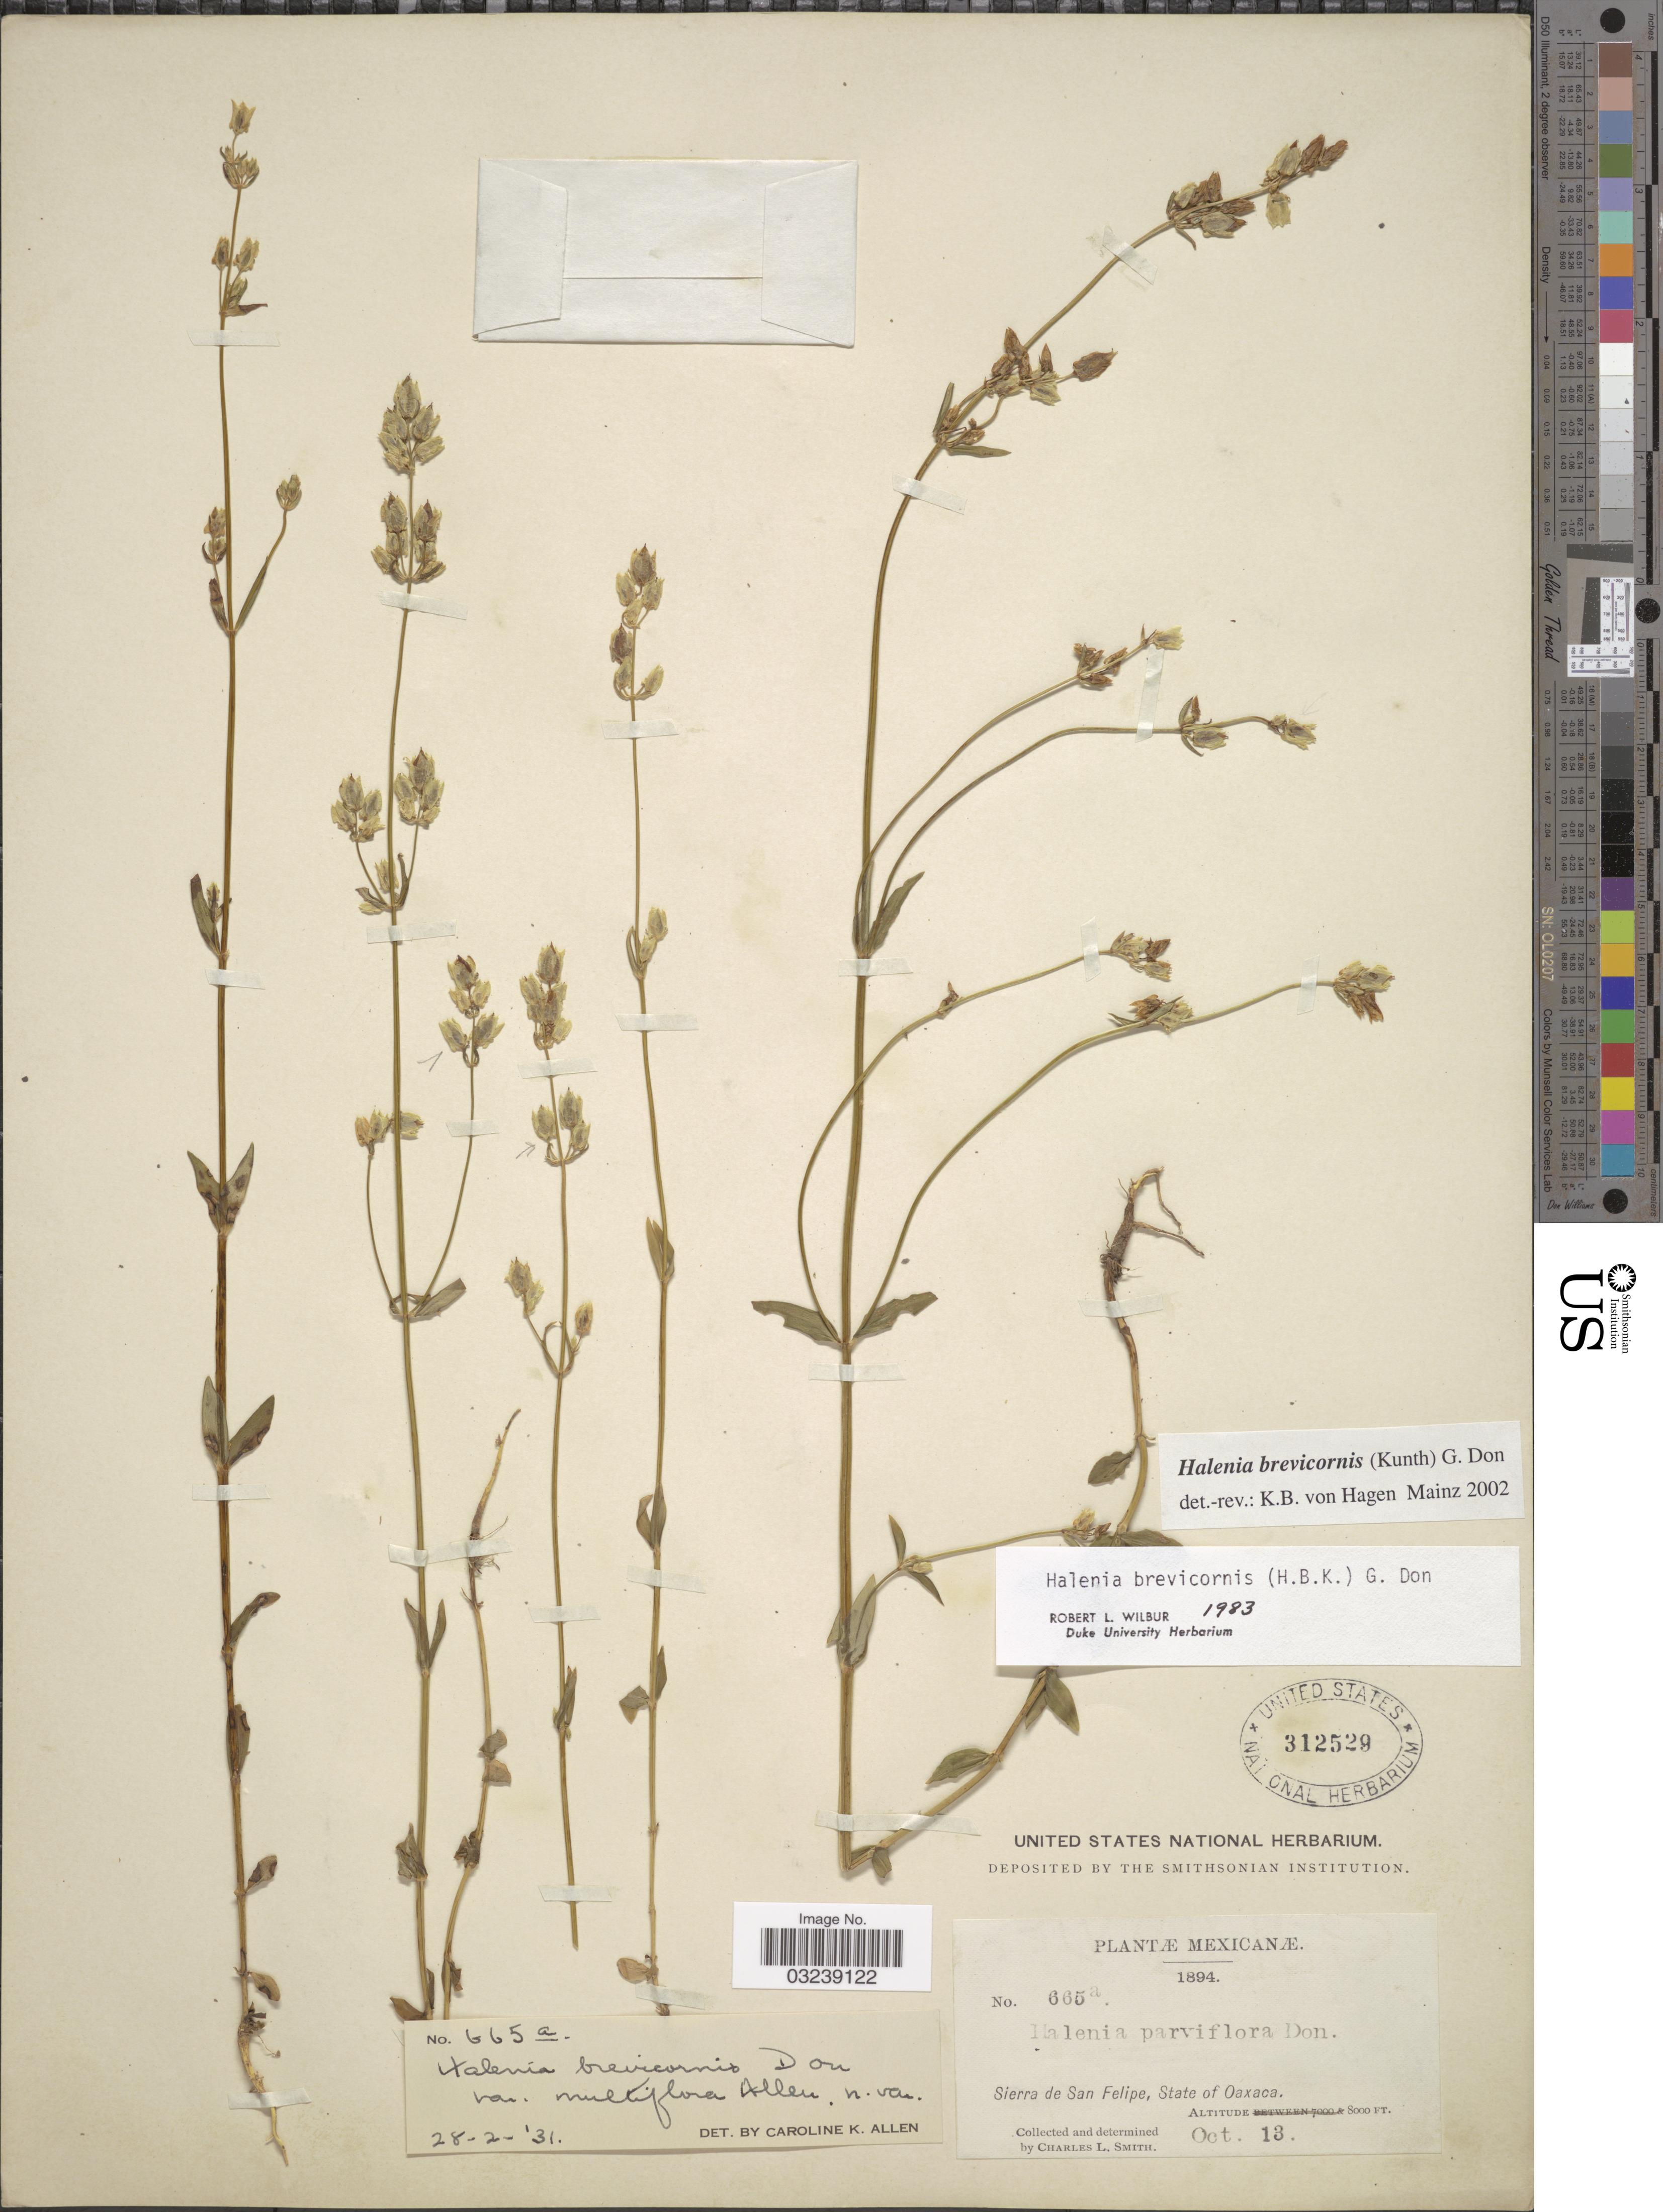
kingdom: Plantae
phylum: Tracheophyta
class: Magnoliopsida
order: Gentianales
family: Gentianaceae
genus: Halenia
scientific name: Halenia brevicornis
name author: (Kunth) G. Don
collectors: C. L. Smith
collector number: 665a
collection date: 1894-10-13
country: Mexico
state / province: Oaxaca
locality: Sierra de San Felipe.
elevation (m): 2438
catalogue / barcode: US 312529